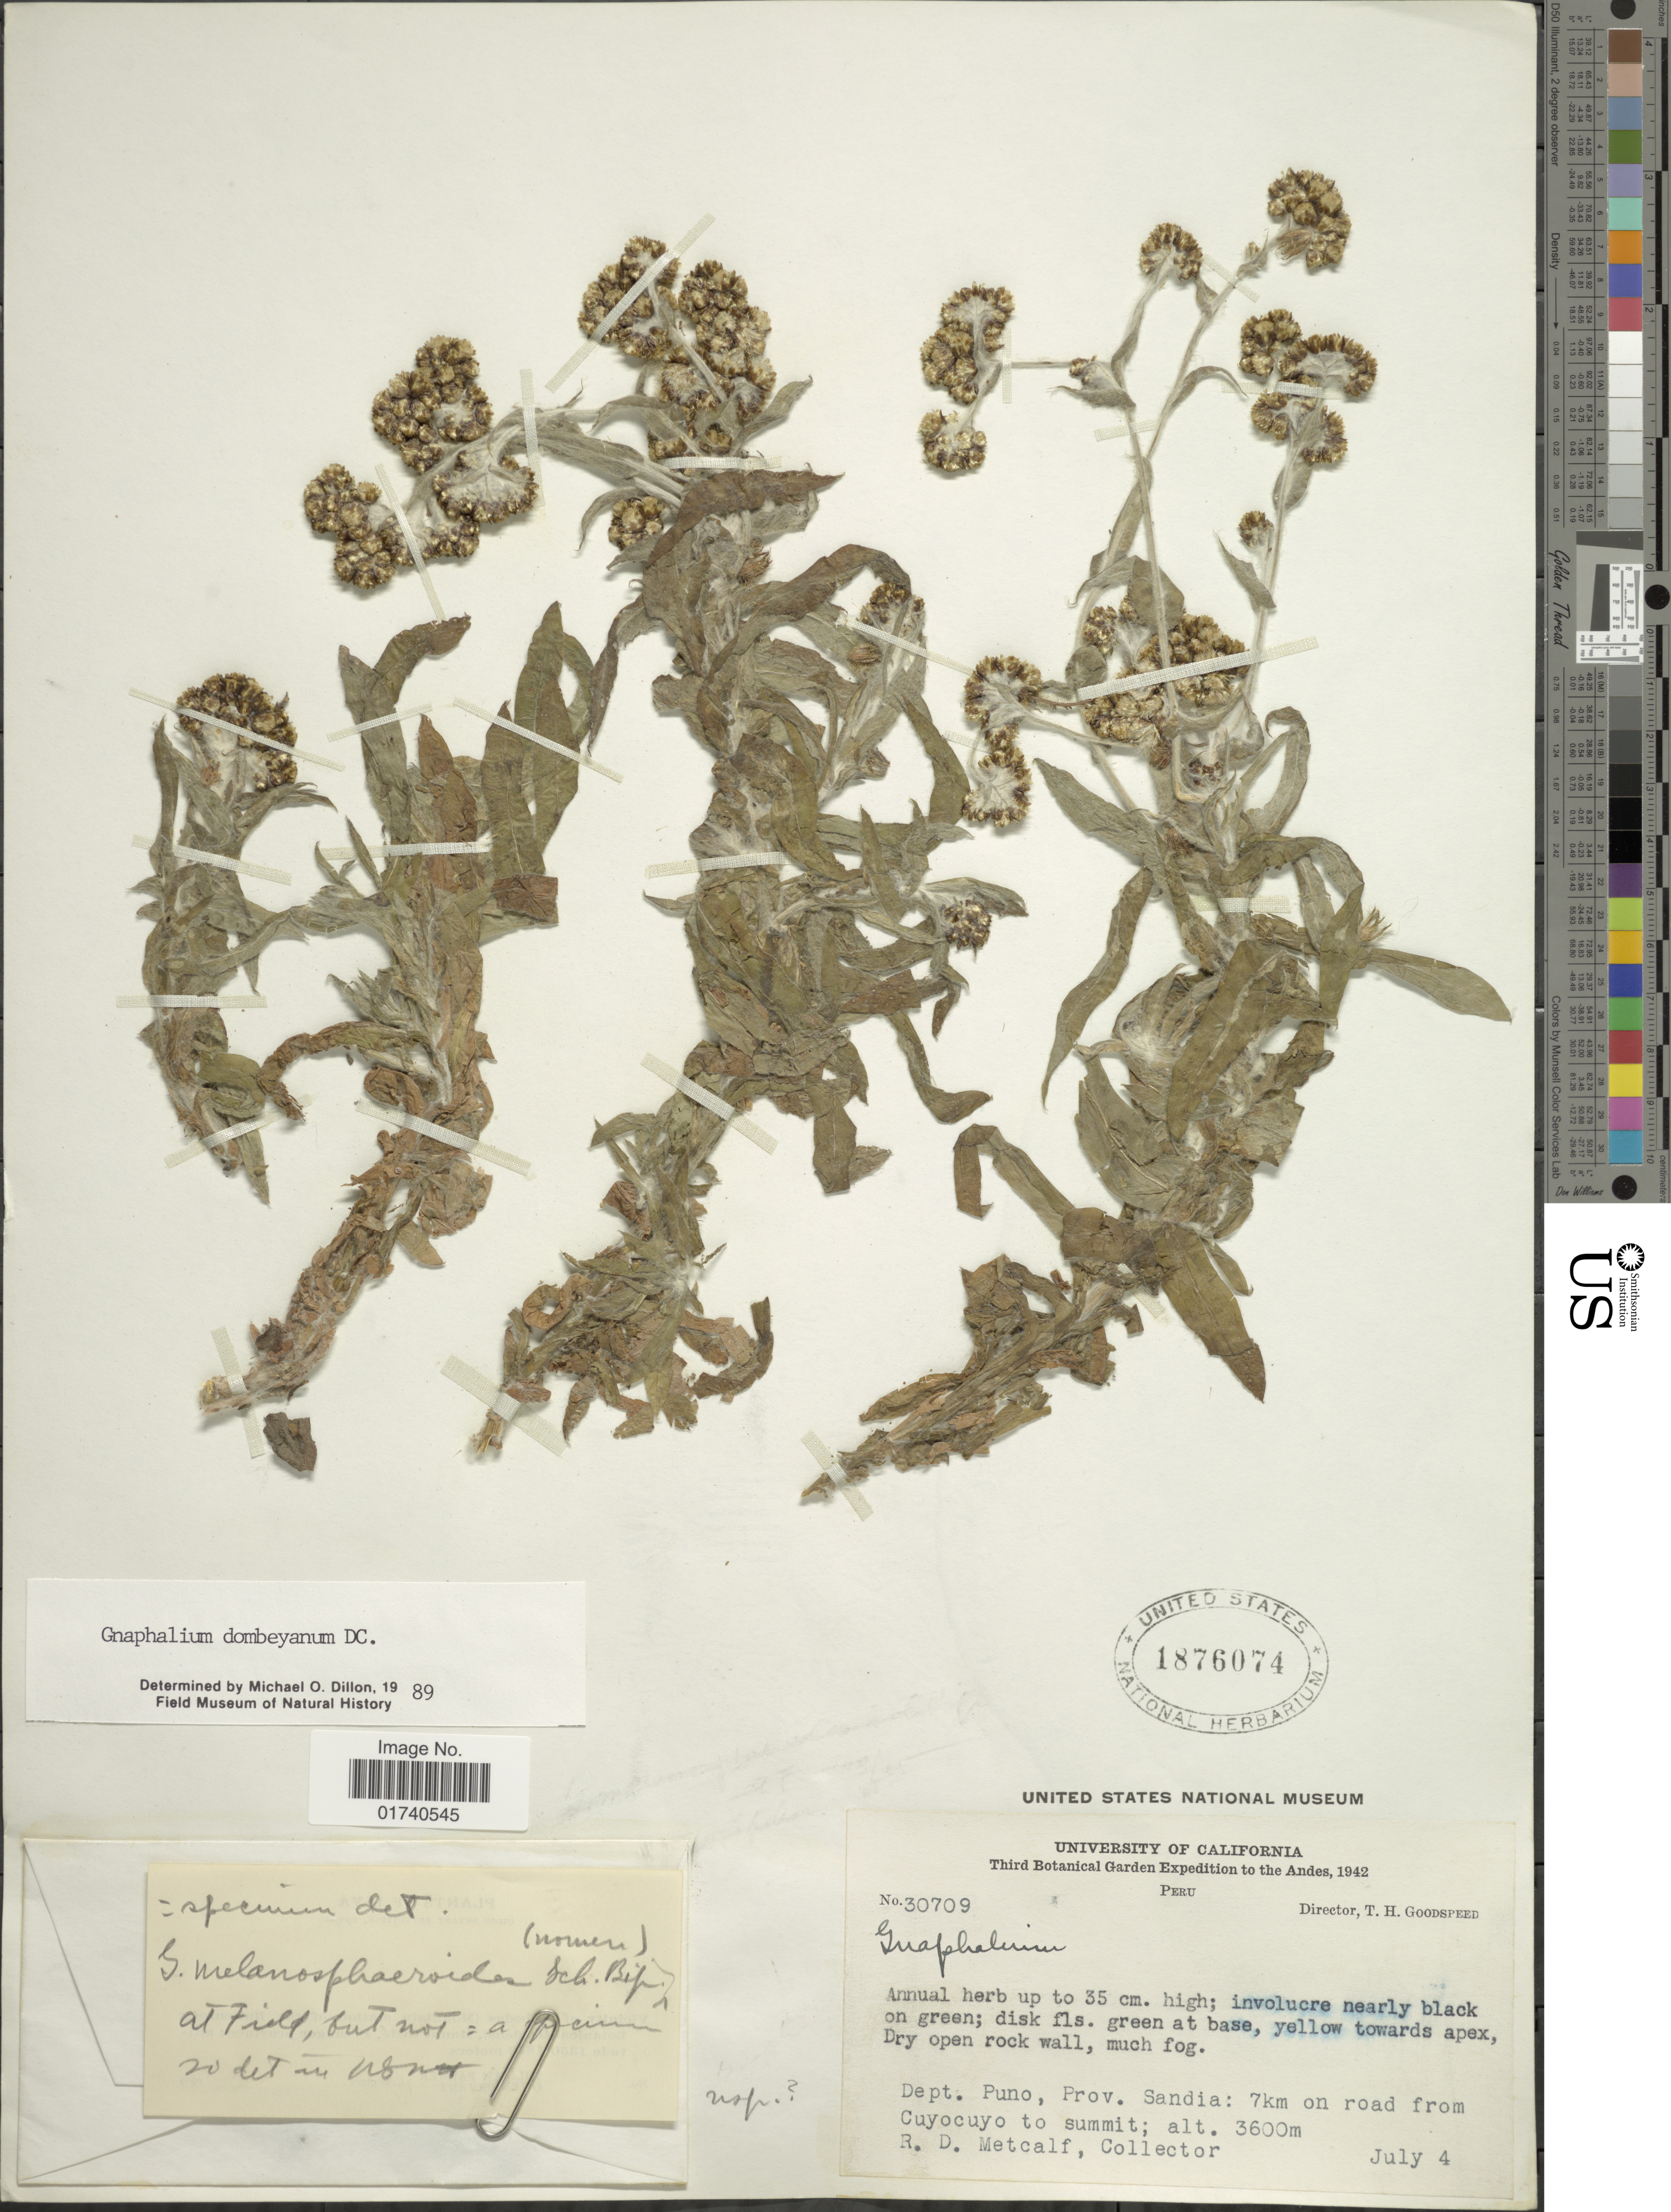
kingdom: Plantae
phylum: Tracheophyta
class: Magnoliopsida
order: Asterales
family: Asteraceae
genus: Pseudognaphalium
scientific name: Pseudognaphalium dombeyanum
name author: (DC.) Anderb.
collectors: R. D. Metcalf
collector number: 30709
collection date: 1942-07-04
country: Peru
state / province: Puno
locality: Dept. Puno, Prov. Sandia: 7 km on road from Cuyocuyo to summit.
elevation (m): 3600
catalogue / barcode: US 1876074